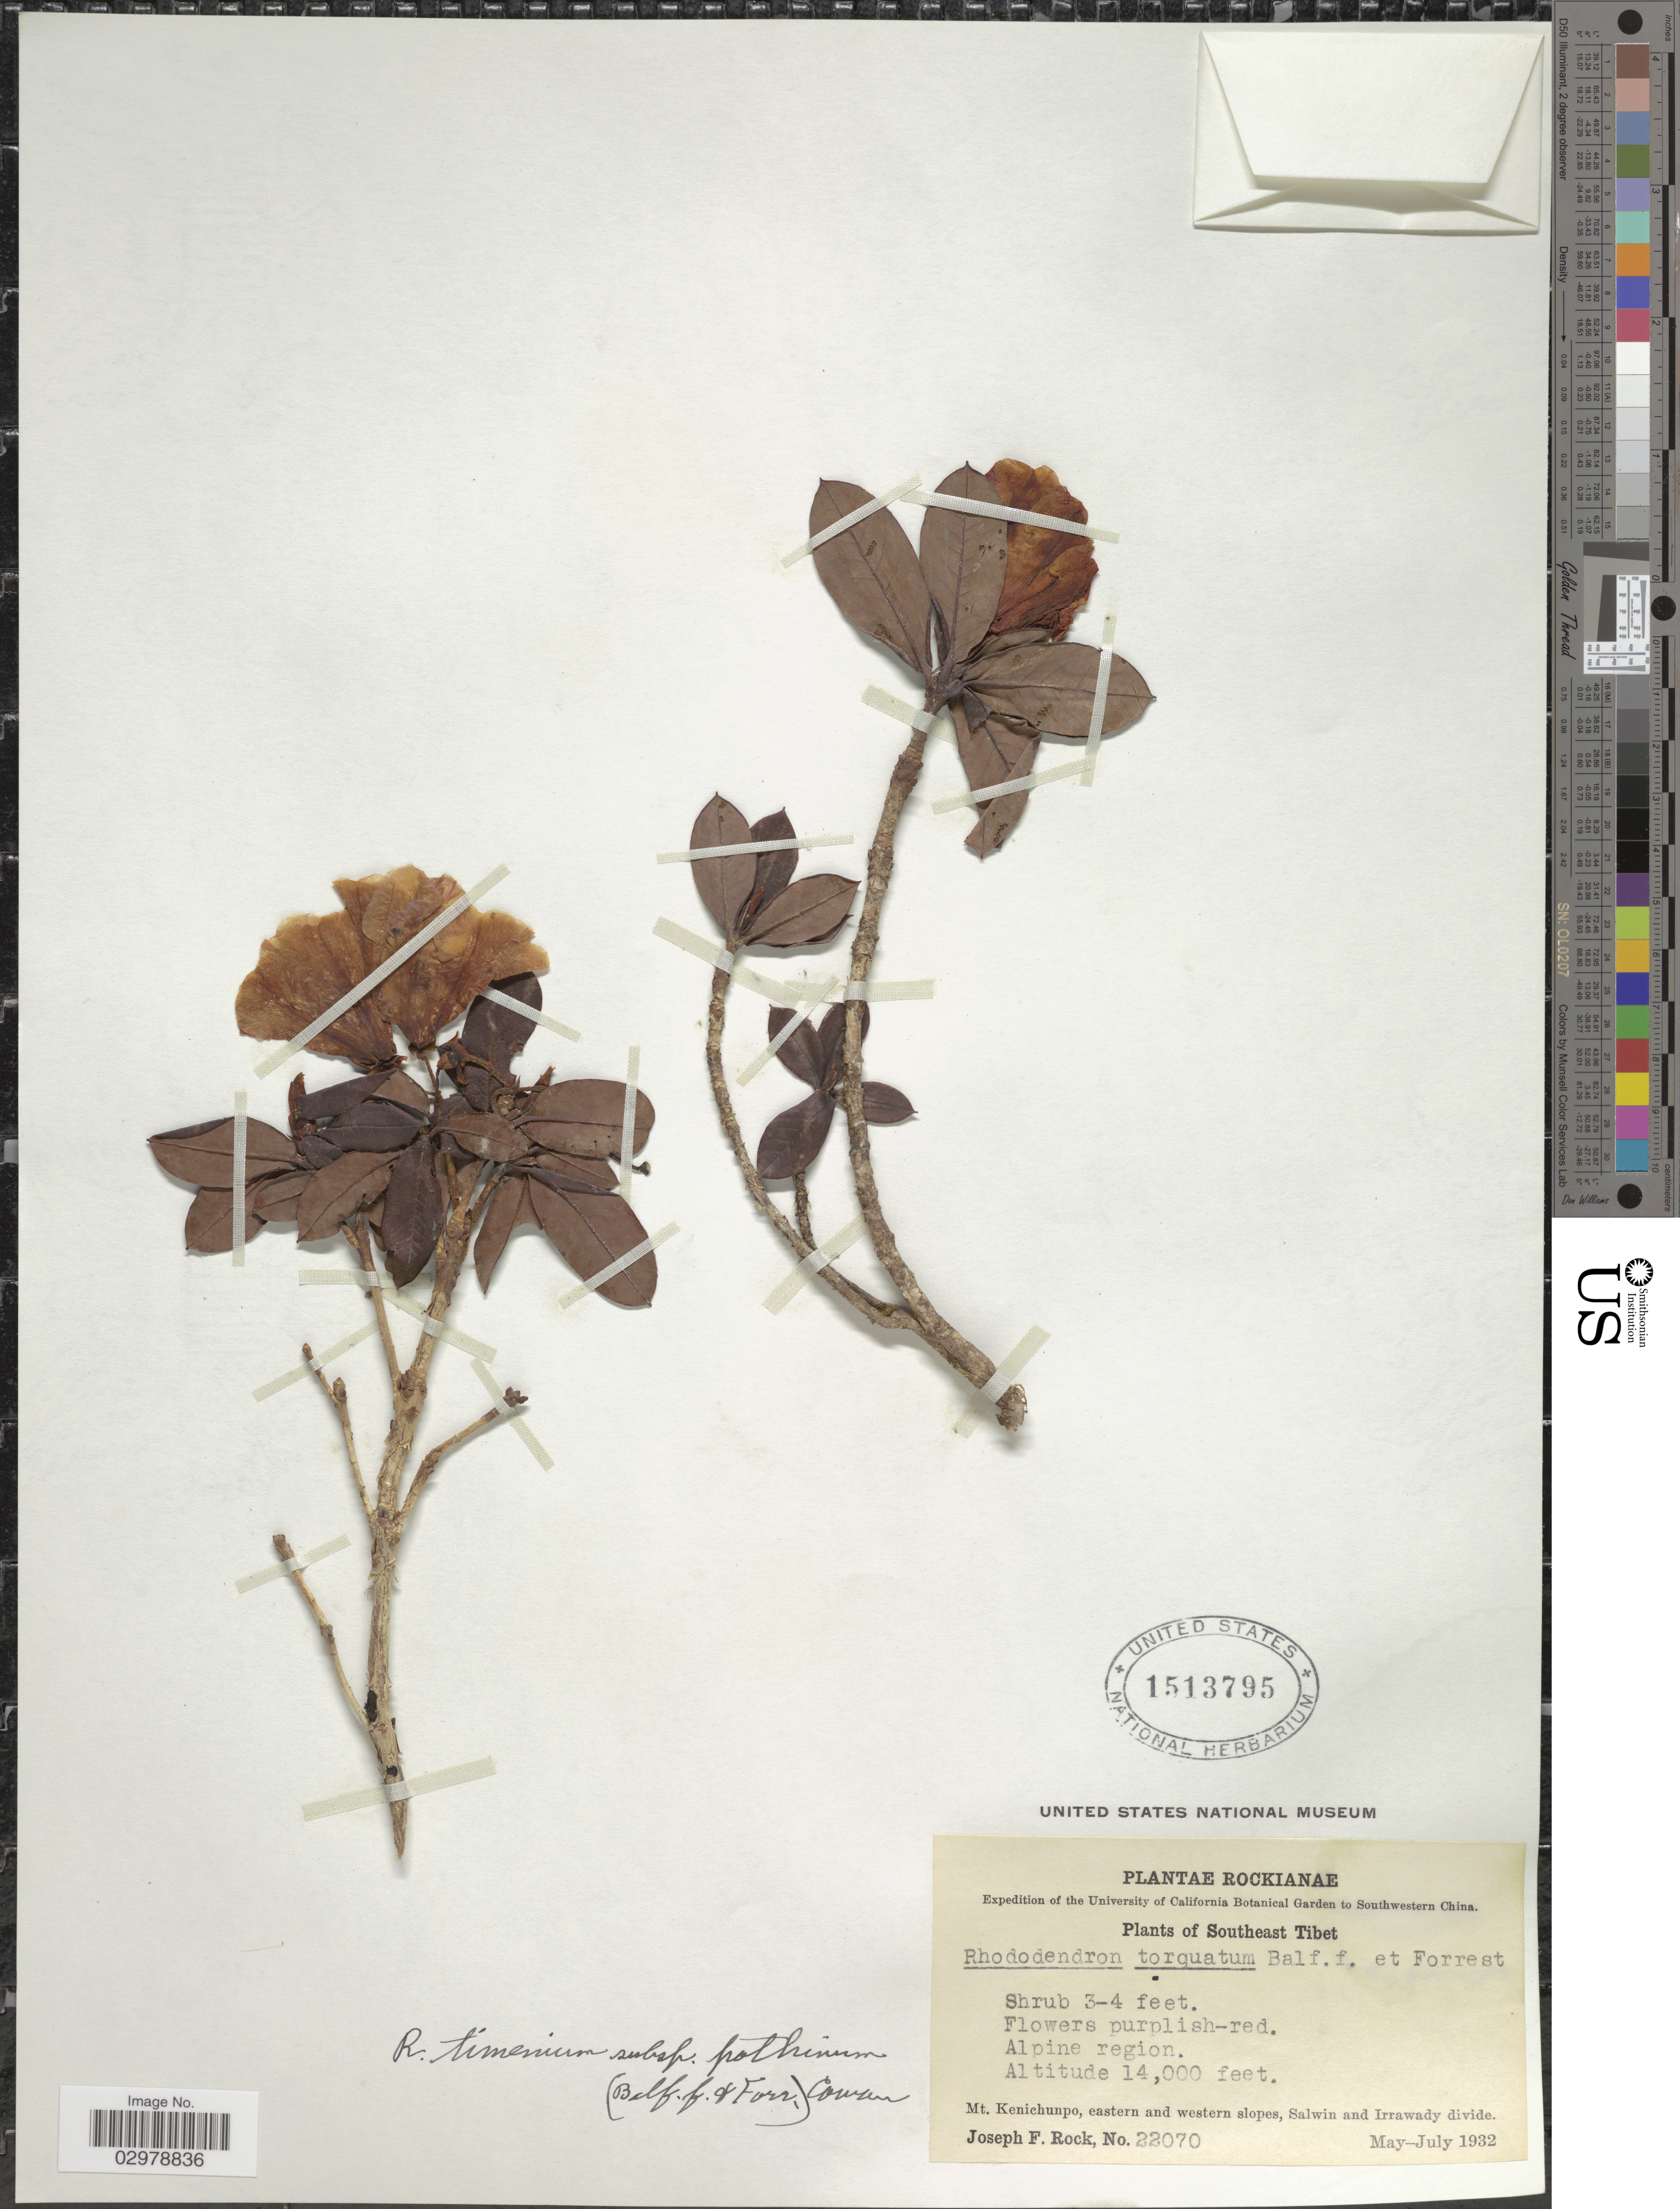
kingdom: Plantae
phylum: Tracheophyta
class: Magnoliopsida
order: Ericales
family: Ericaceae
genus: Rhododendron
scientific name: Rhododendron temenium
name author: Balf. f. & Forrest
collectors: J. F. Rock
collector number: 22070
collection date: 1932-05/1932-07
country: China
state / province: Xizang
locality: Southwestern China. Southeast Tibet. Mt. Kenichunpo, eastern and western slopes, Salwin and Irrawady divide.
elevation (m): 4267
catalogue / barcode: US 1513795